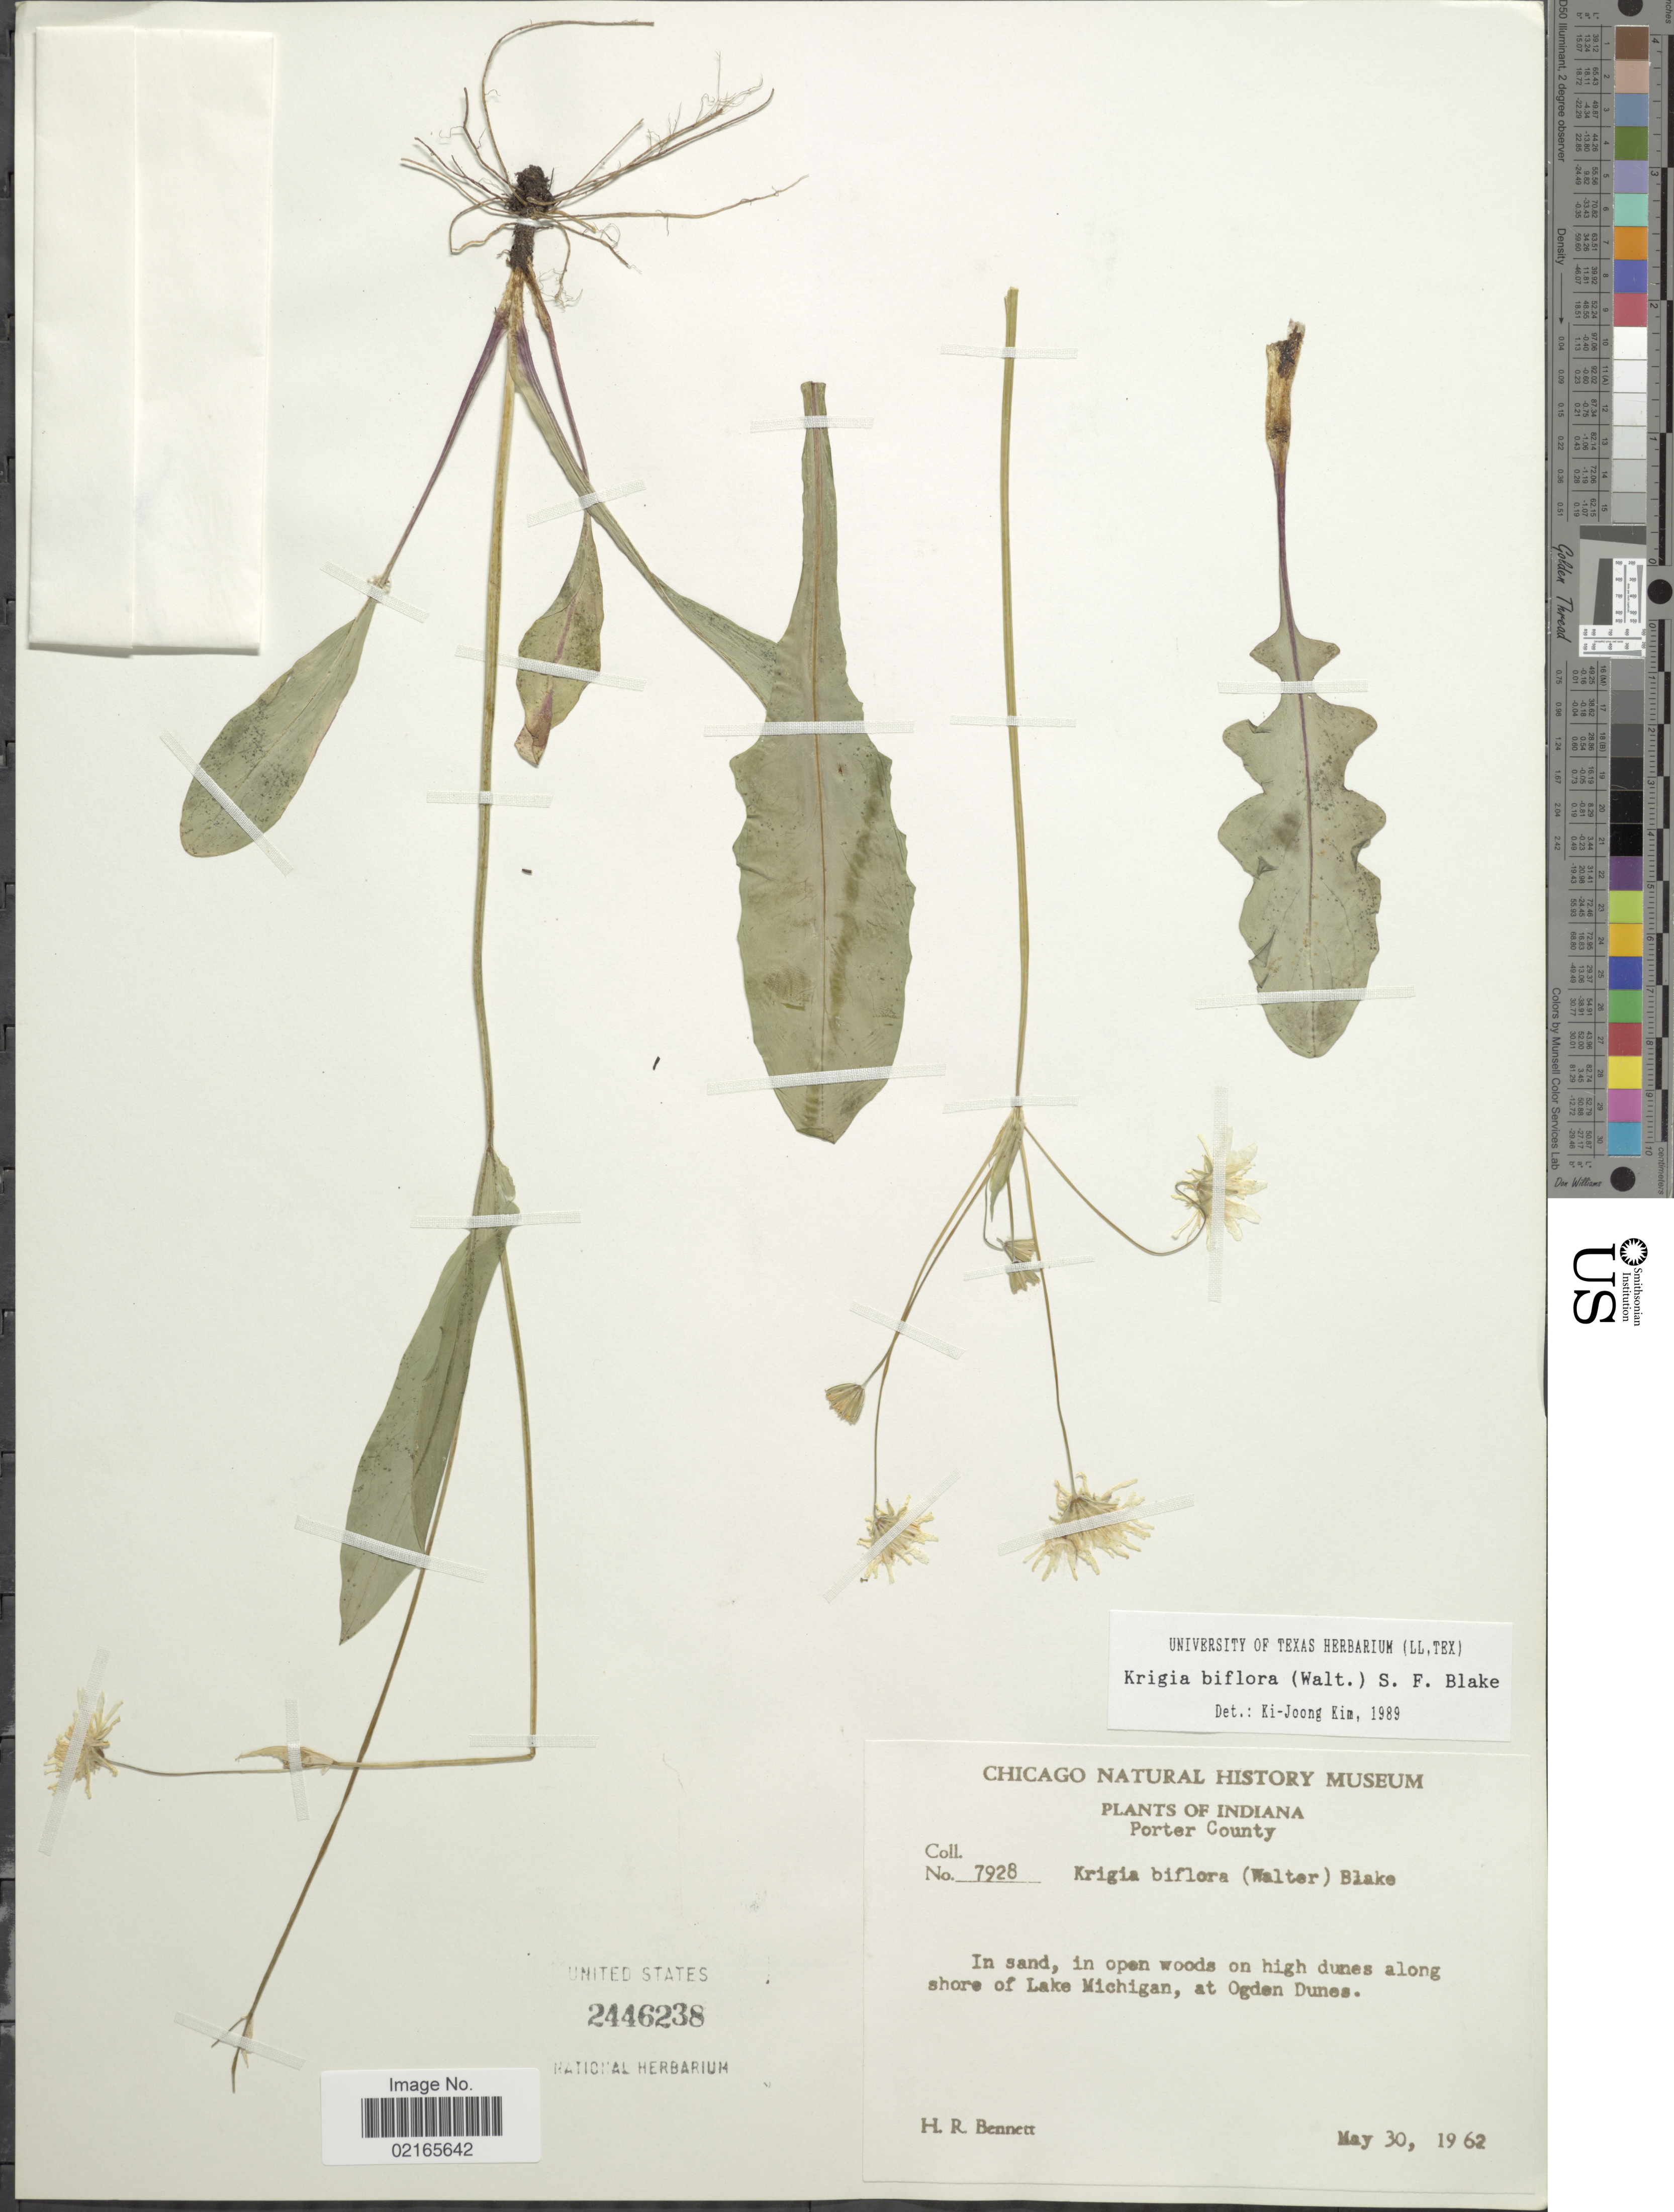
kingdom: Plantae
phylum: Tracheophyta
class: Magnoliopsida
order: Asterales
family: Asteraceae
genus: Krigia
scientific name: Krigia biflora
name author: (Walter) S.F. Blake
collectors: H. R. Bennett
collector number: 7928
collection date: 1962-05-30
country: United States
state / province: Indiana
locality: Porter County, in sand, in open woods on high dunes along shore of Lake Michigan, at Ogden Dunes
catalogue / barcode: US 2446238